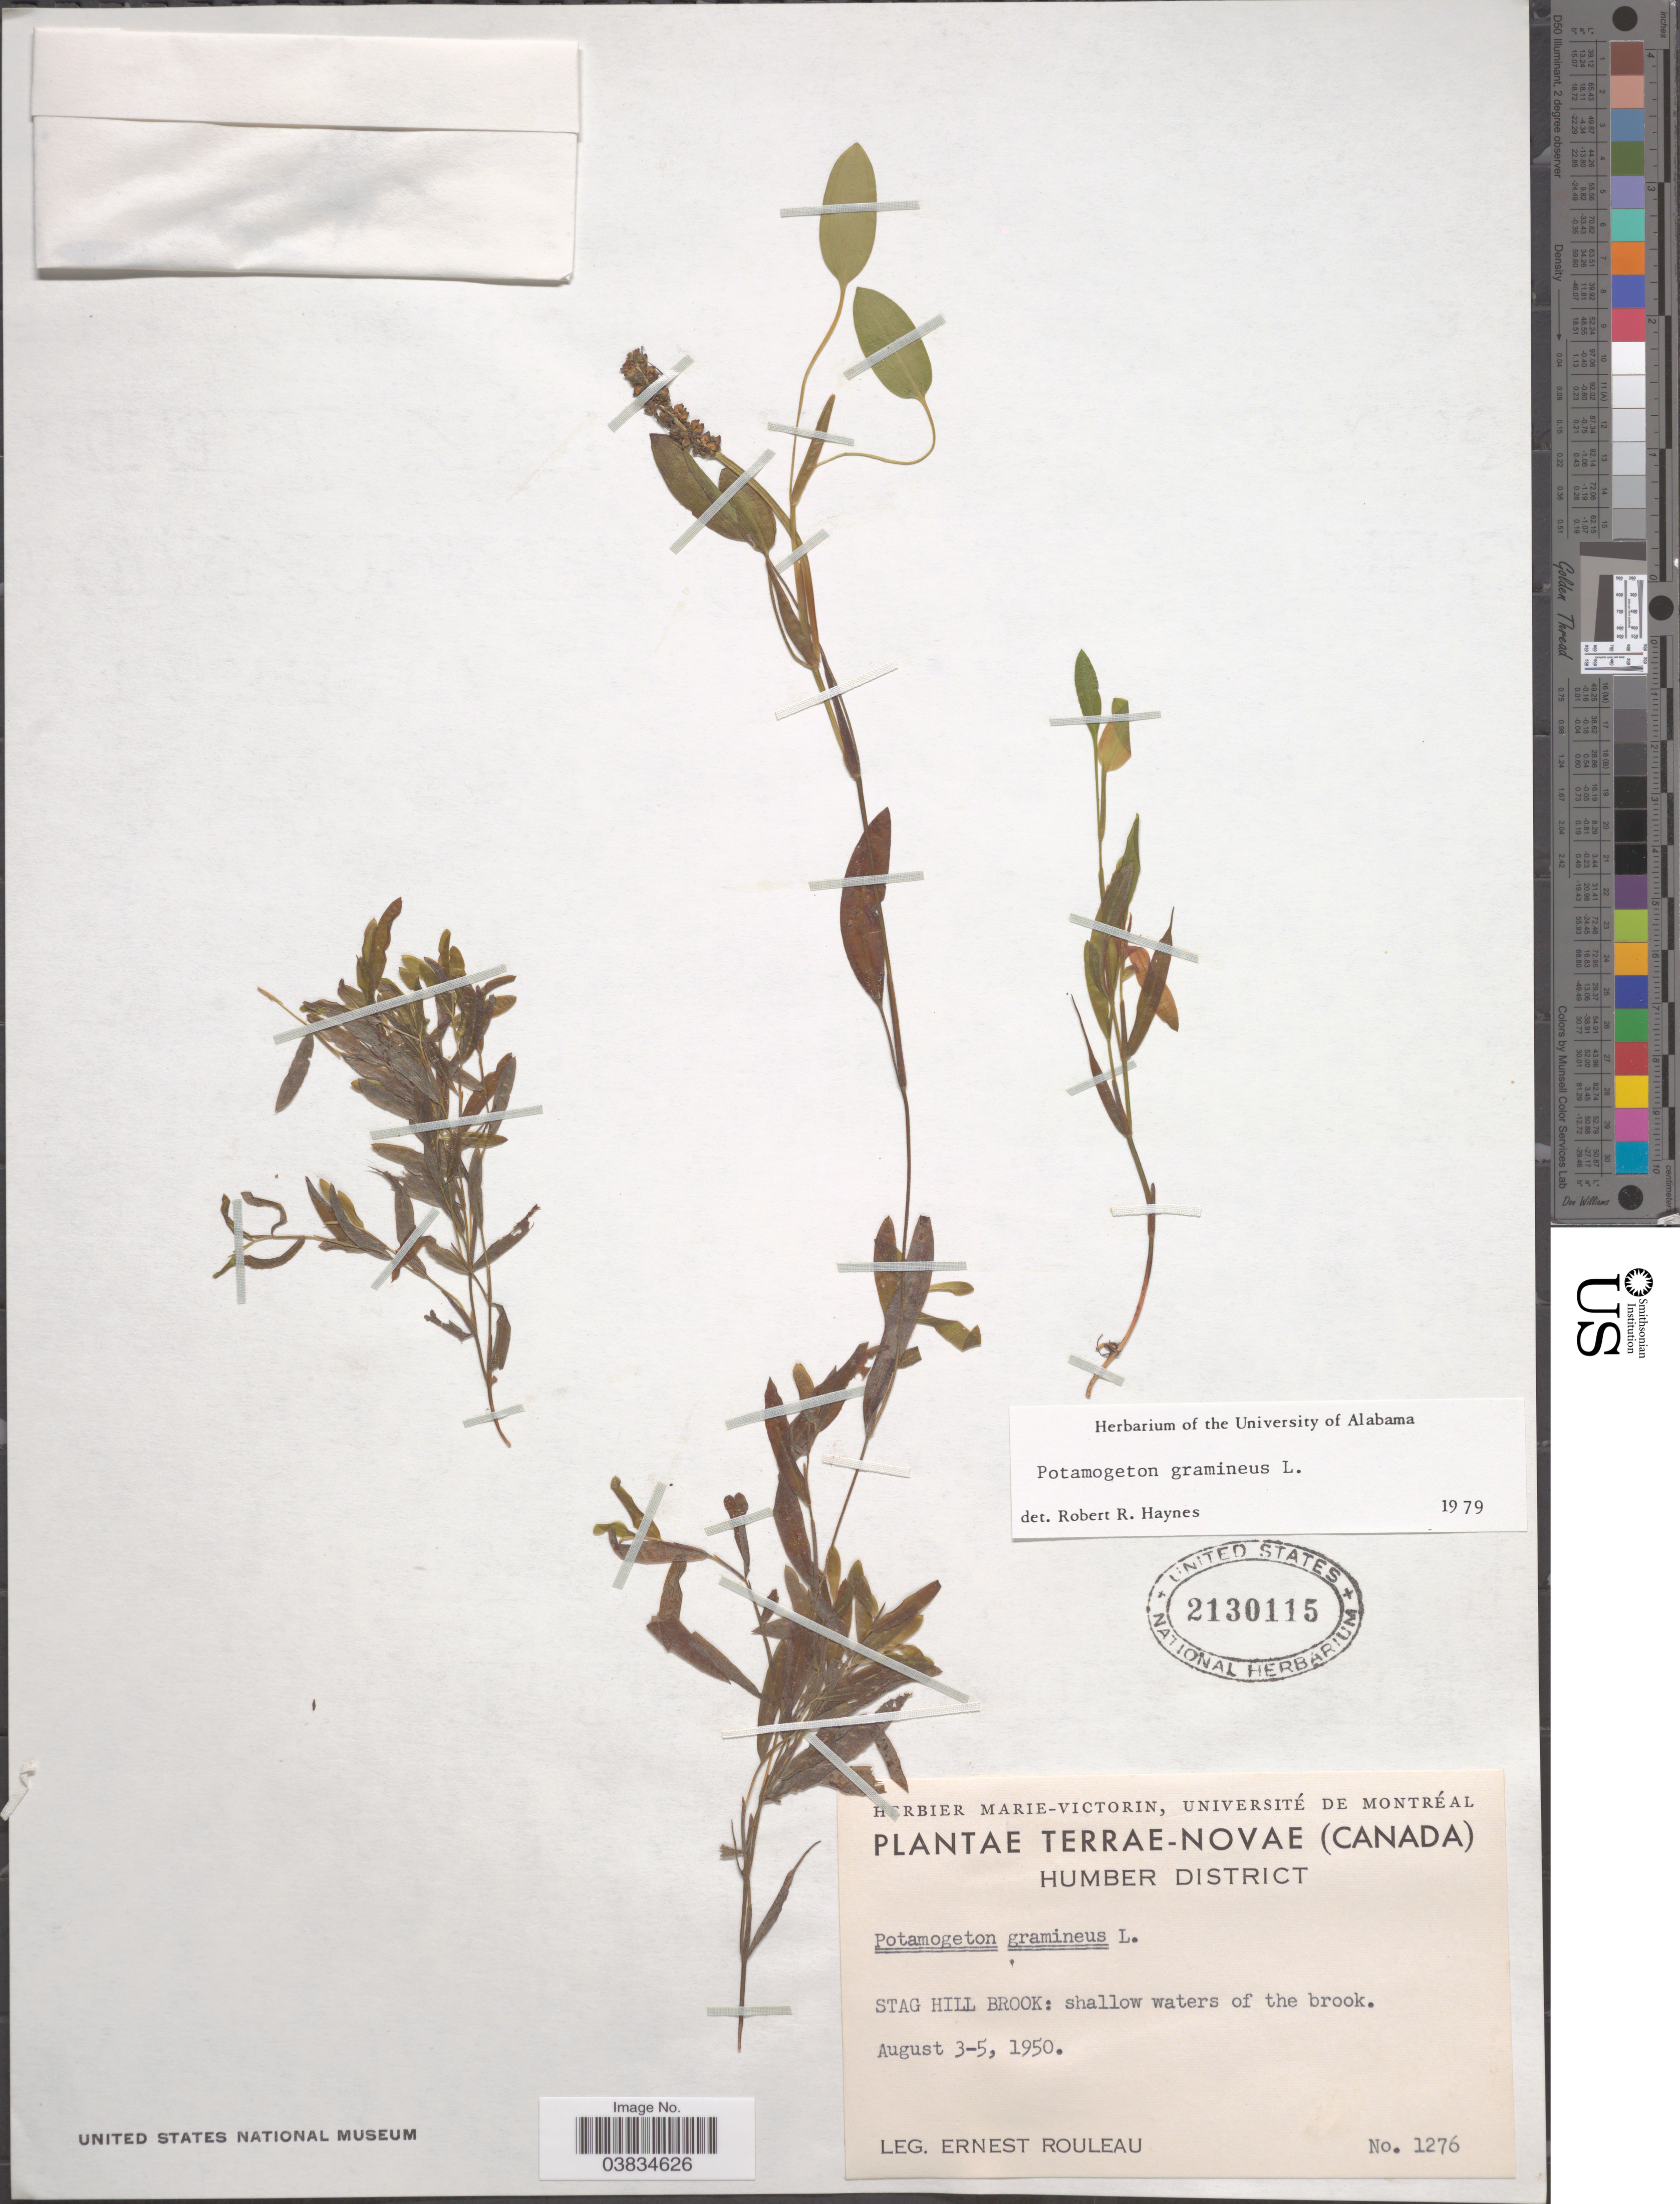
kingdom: Plantae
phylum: Tracheophyta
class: Liliopsida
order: Alismatales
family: Potamogetonaceae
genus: Potamogeton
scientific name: Potamogeton gramineus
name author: L.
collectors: J. Rouleau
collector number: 1276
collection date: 1950-08-03/1950-08-05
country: Canada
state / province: Newfoundland and Labrador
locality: Terrae-Novae. Humber District. Stag Hill Brook.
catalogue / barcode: US 2130115